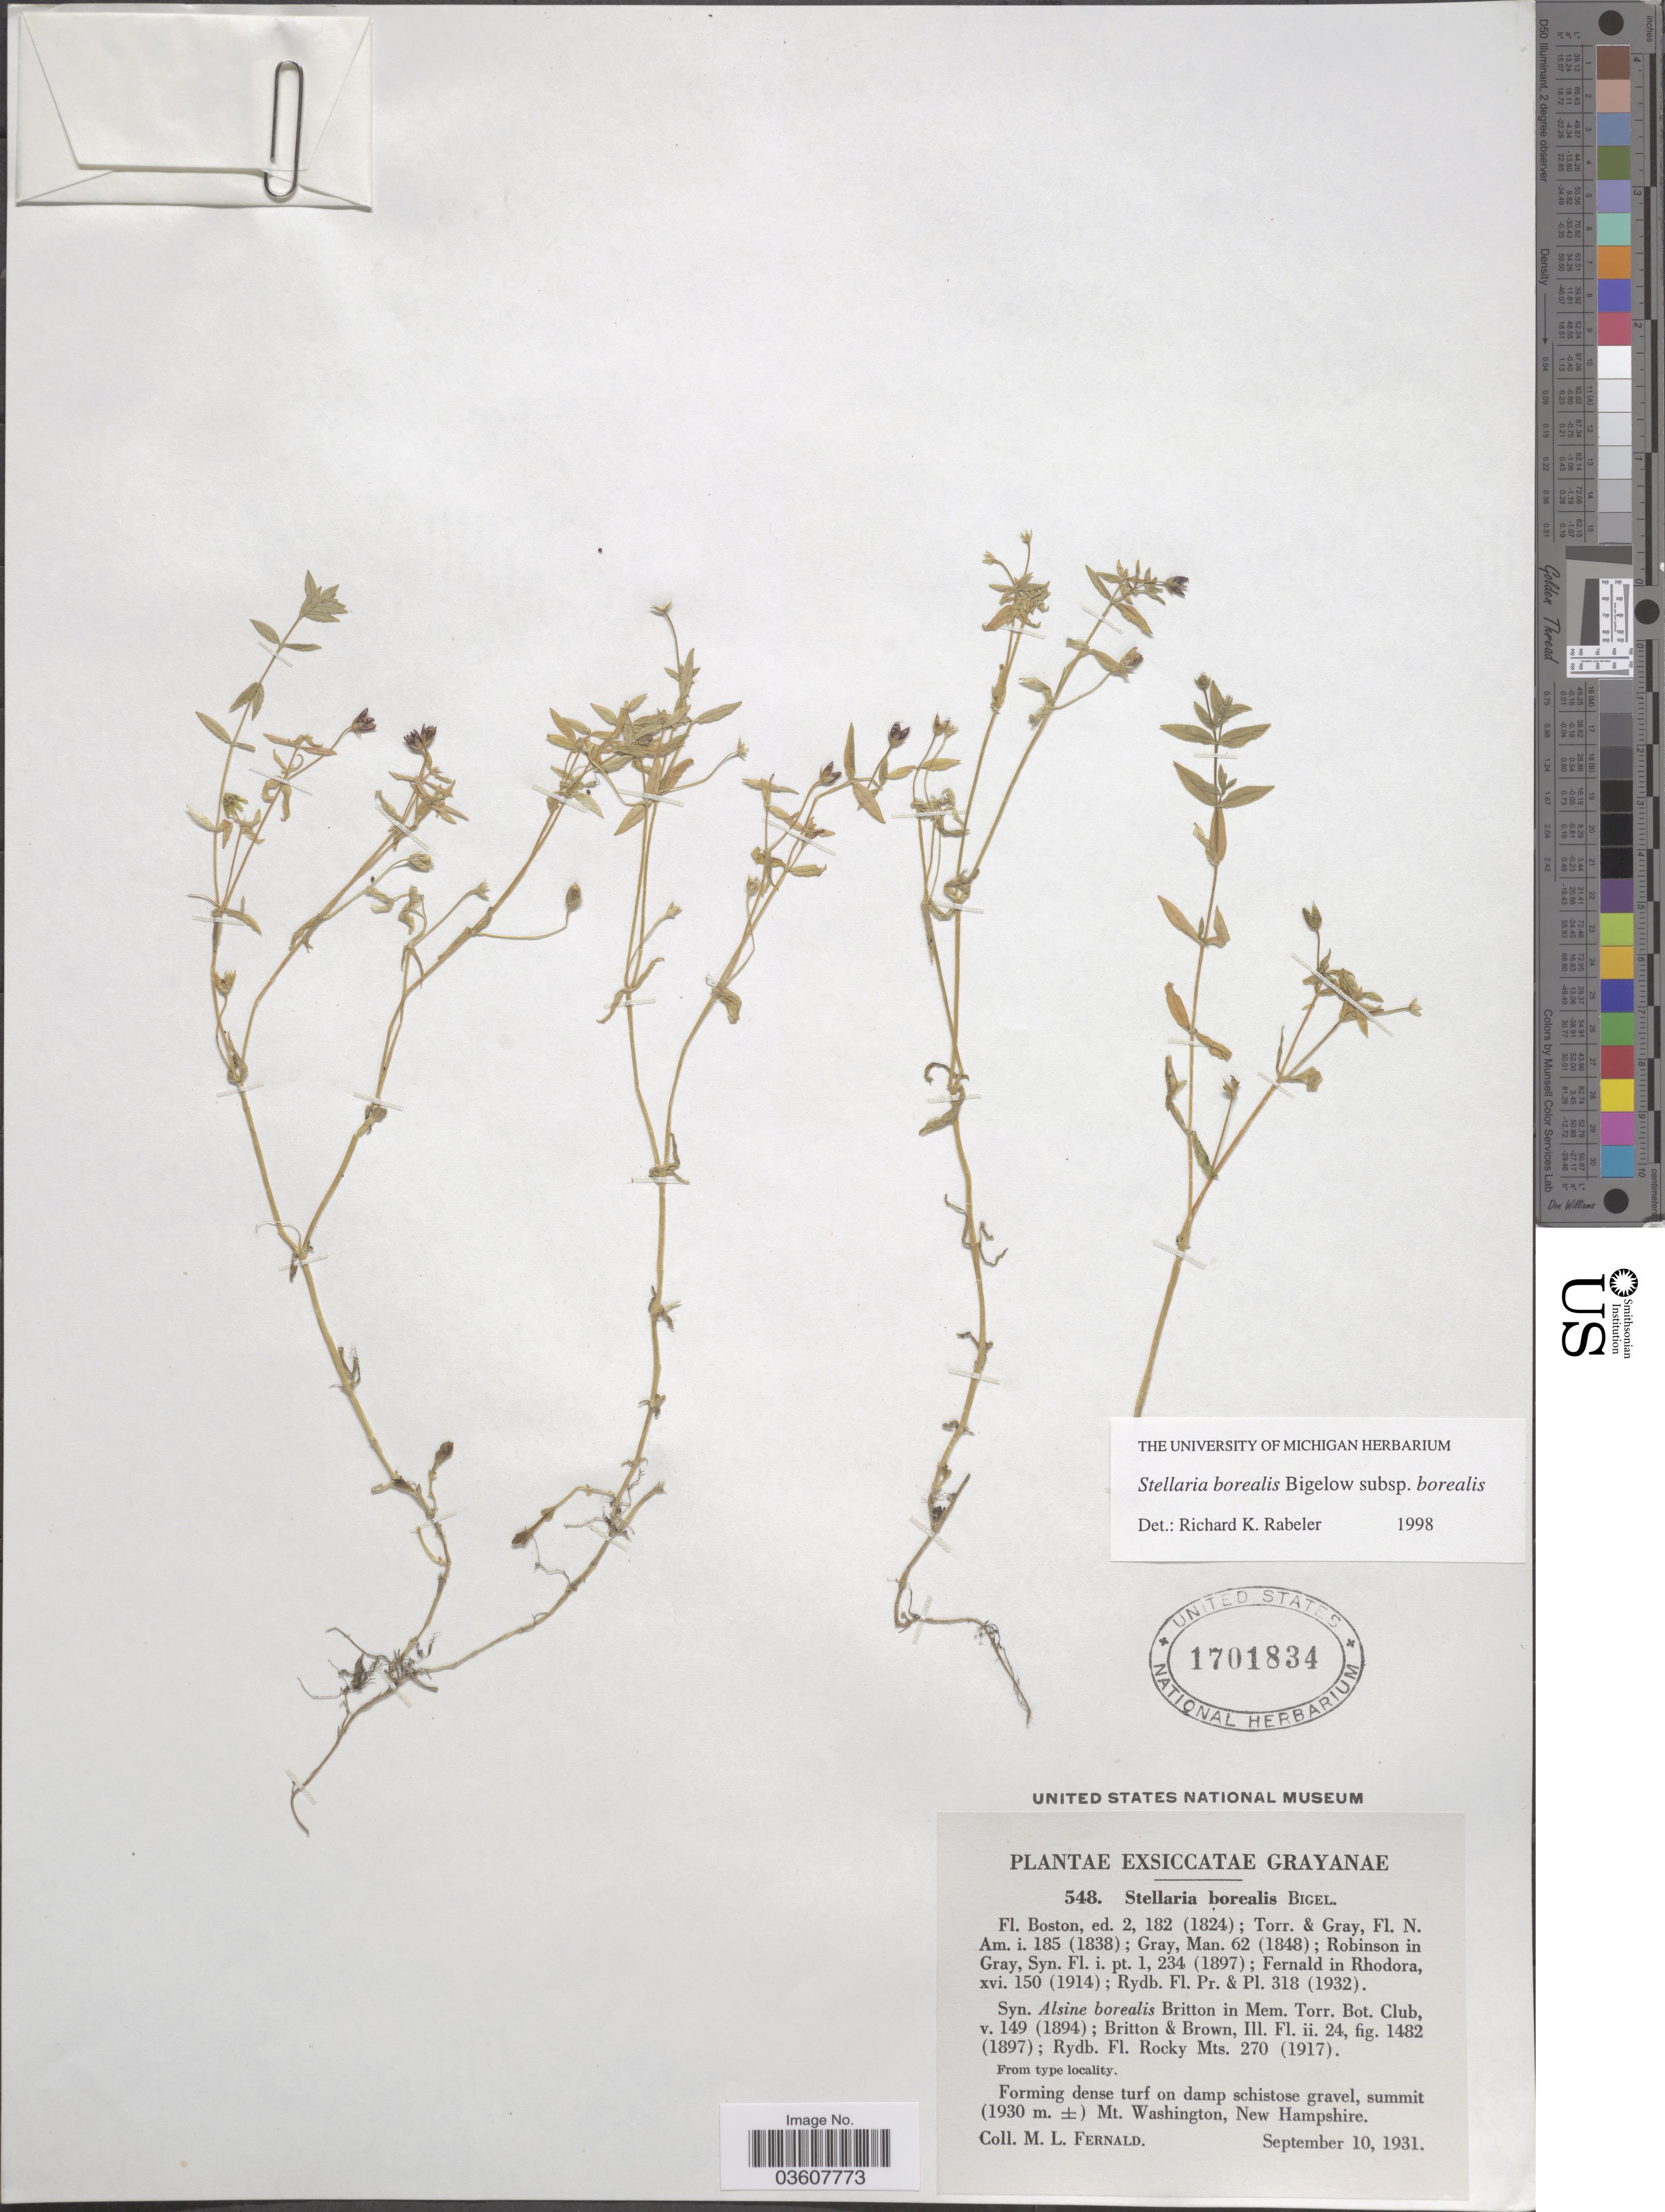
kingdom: Plantae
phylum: Tracheophyta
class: Magnoliopsida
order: Caryophyllales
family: Caryophyllaceae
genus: Stellaria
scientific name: Stellaria borealis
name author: Bigelow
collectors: M. L. Fernald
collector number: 548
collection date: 1931-09-10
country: United States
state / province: New Hampshire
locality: Summit Mt. Washington.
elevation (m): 1930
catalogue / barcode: US 1701834